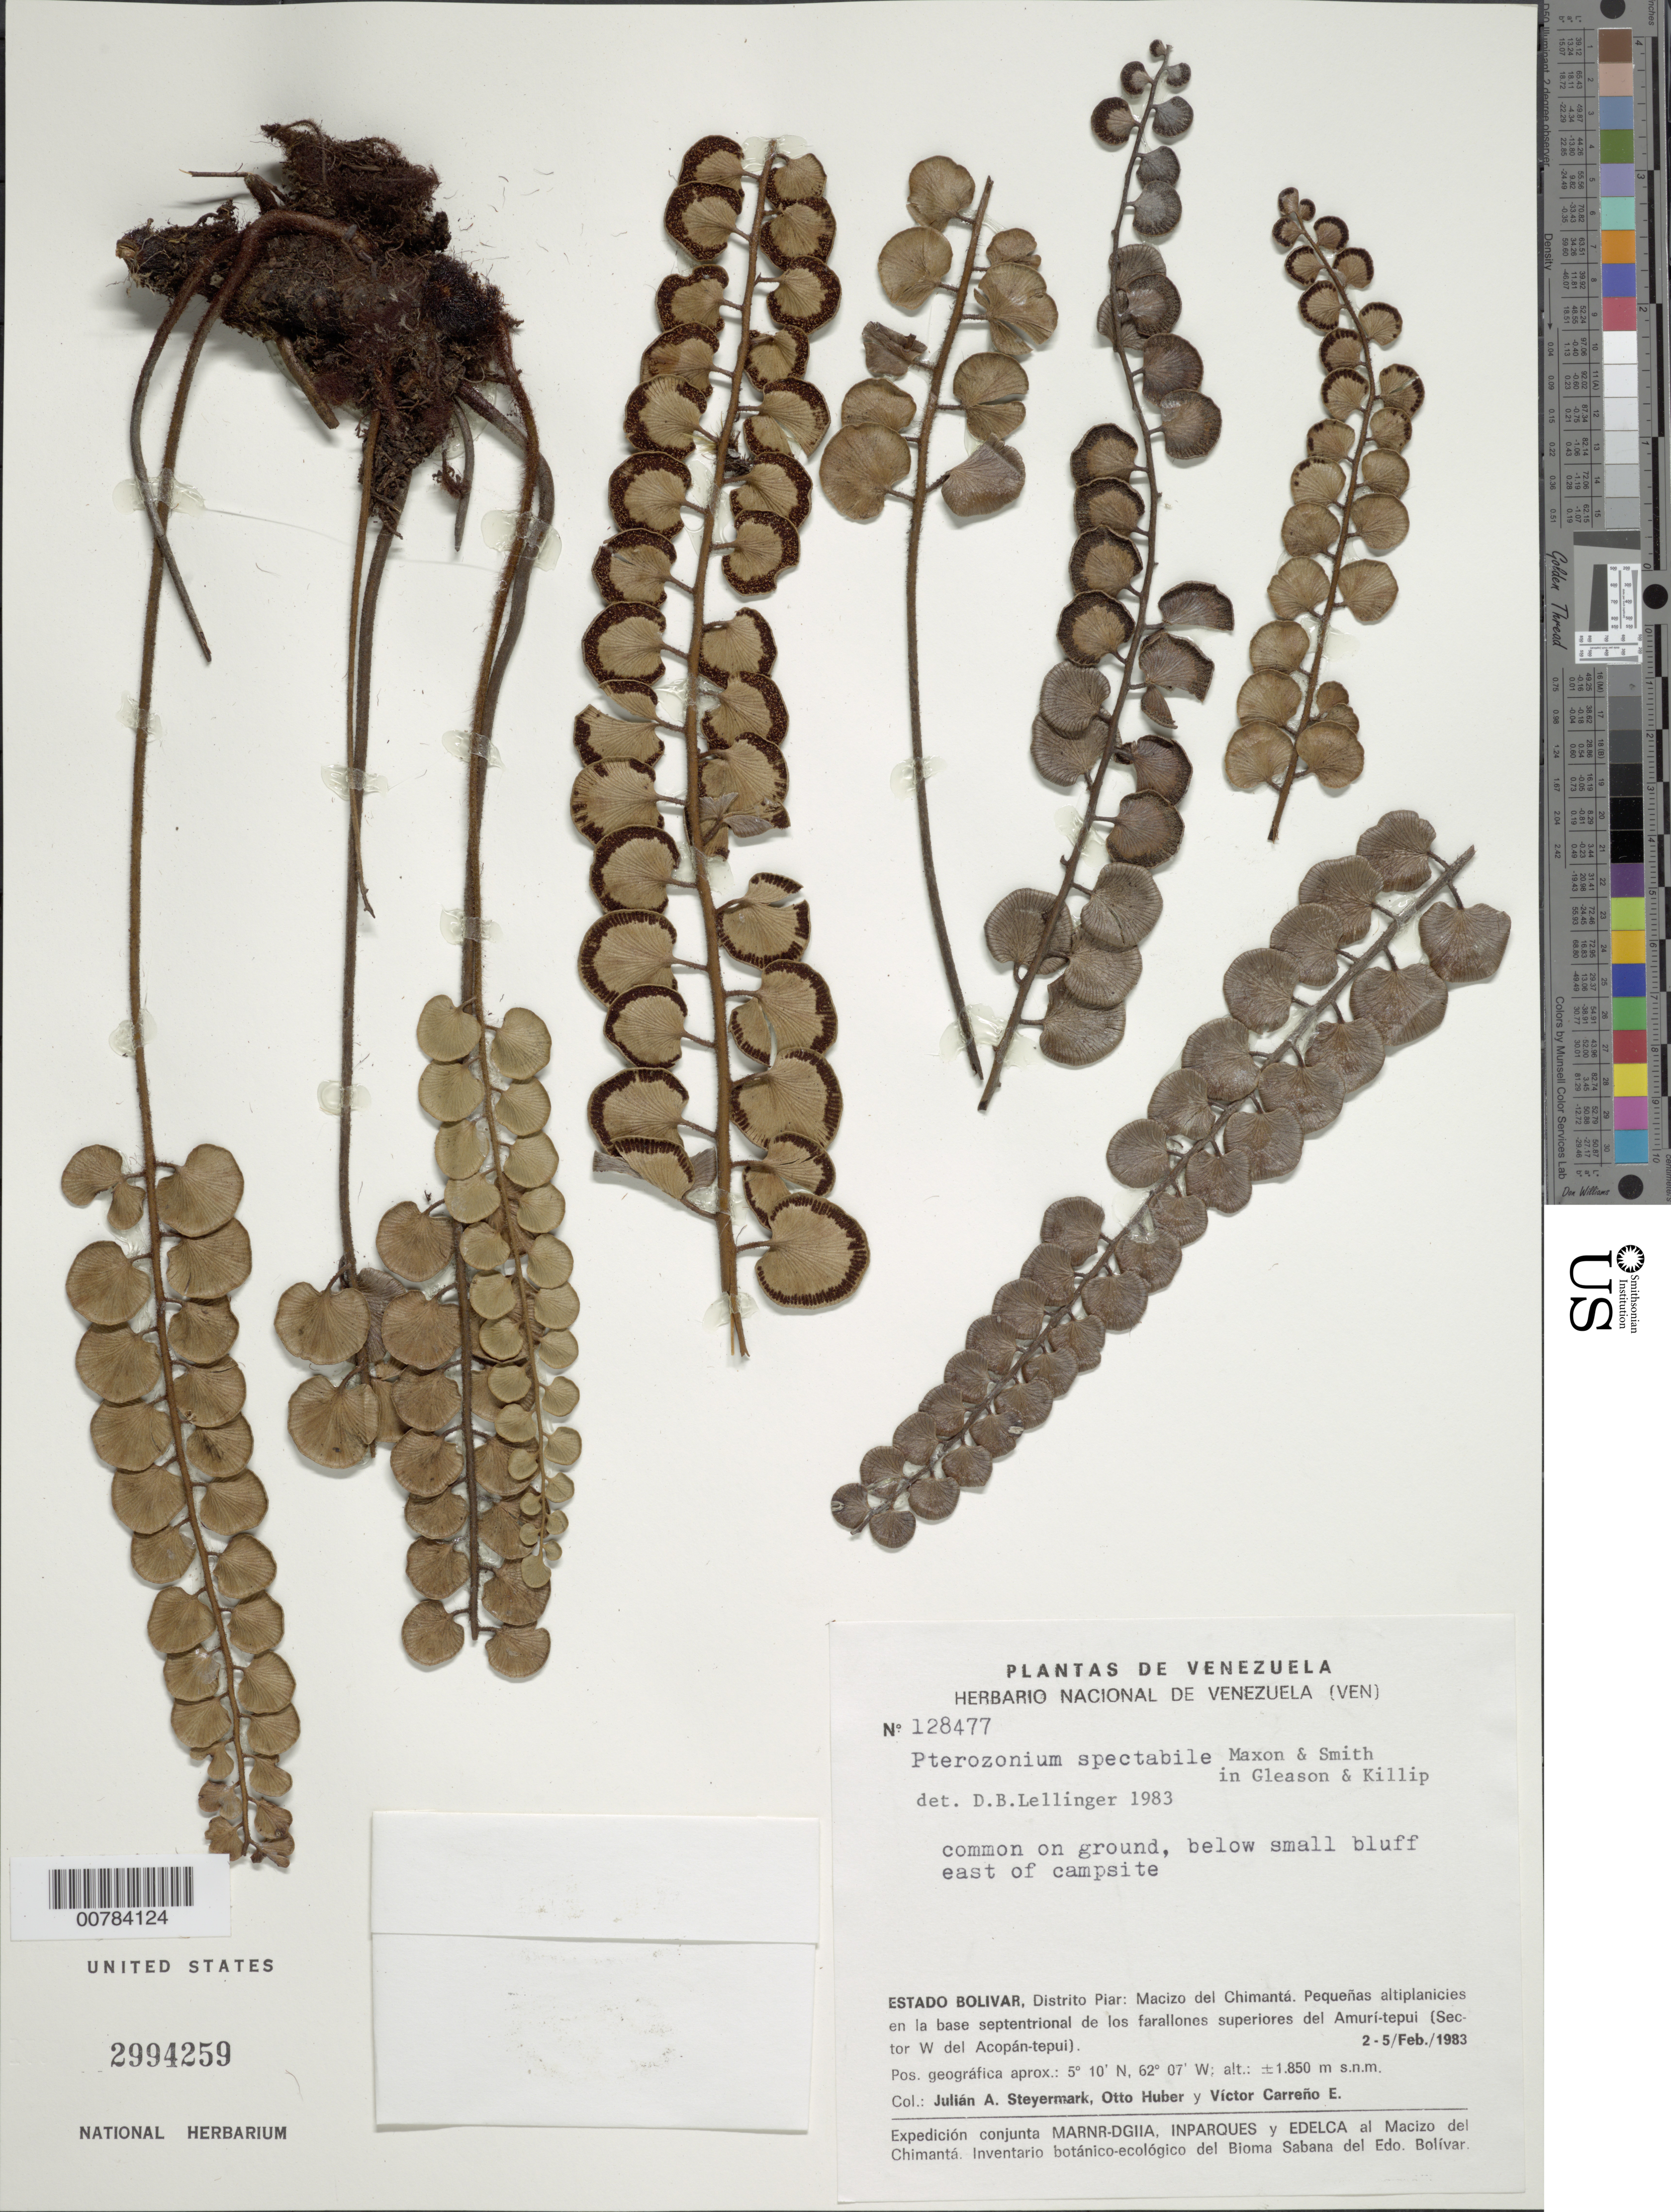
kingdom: Plantae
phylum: Tracheophyta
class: Polypodiopsida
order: Polypodiales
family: Pteridaceae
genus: Pterozonium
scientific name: Pterozonium spectabile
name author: Maxon & A.C. Sm.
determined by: Lellinger, David B., (BOT), Smithsonian Institution - National Museum of Natural History (UNITED STATES)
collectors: J. Steyermark, O. Huber & V. Carreño E.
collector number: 128477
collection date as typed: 2-Feb-83 to 5-Feb-83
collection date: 1983-02-02/1983-02-05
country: Venezuela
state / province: Bolívar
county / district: Piar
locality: Macizo del Chimantá, Amurí-tepuí (Sector W del Acopán-tepuí)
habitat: Pequeñas altiplanicies en la base septentríonal de los farallones superíoress del Amurí-tepuí on ground, below small bluff east of campsite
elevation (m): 1850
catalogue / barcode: US 2994259